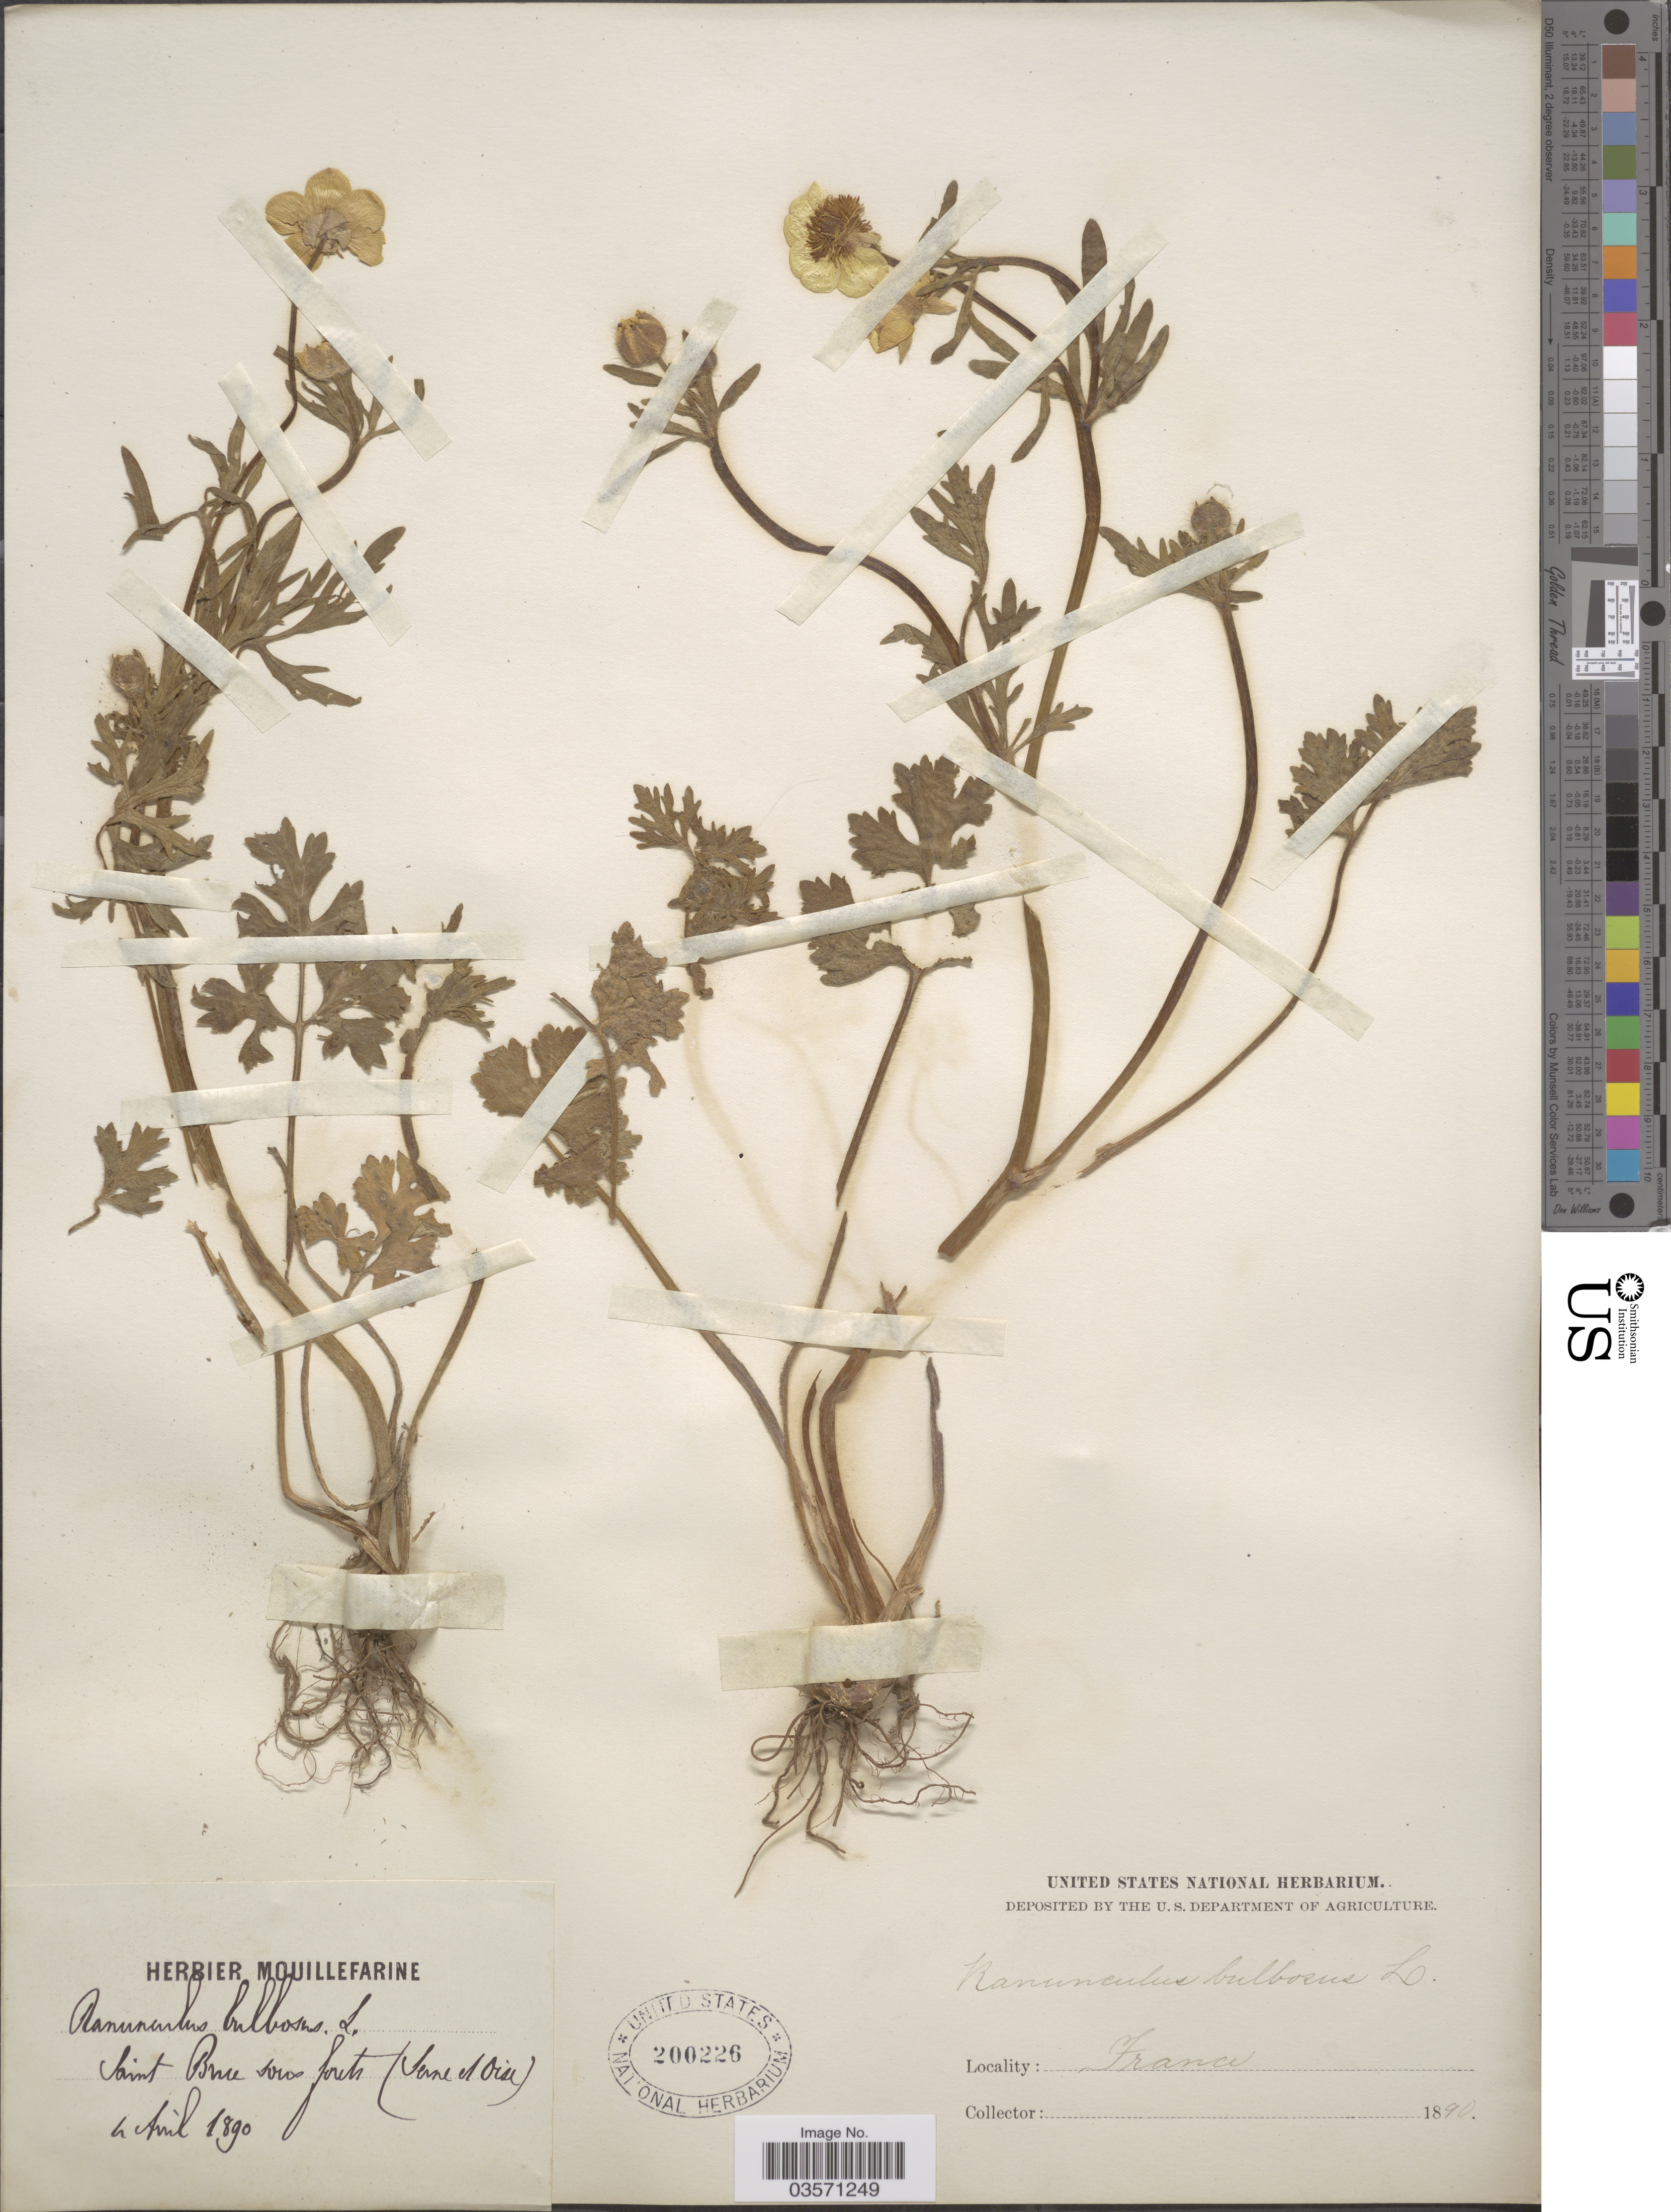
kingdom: Plantae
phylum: Tracheophyta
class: Magnoliopsida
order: Ranunculales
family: Ranunculaceae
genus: Ranunculus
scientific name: Ranunculus bulbosus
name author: L.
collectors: ex herb. Mouillefarine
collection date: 1890-04-04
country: France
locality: Saint Brice sous forets (Seine et Oise).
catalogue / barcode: US 200226